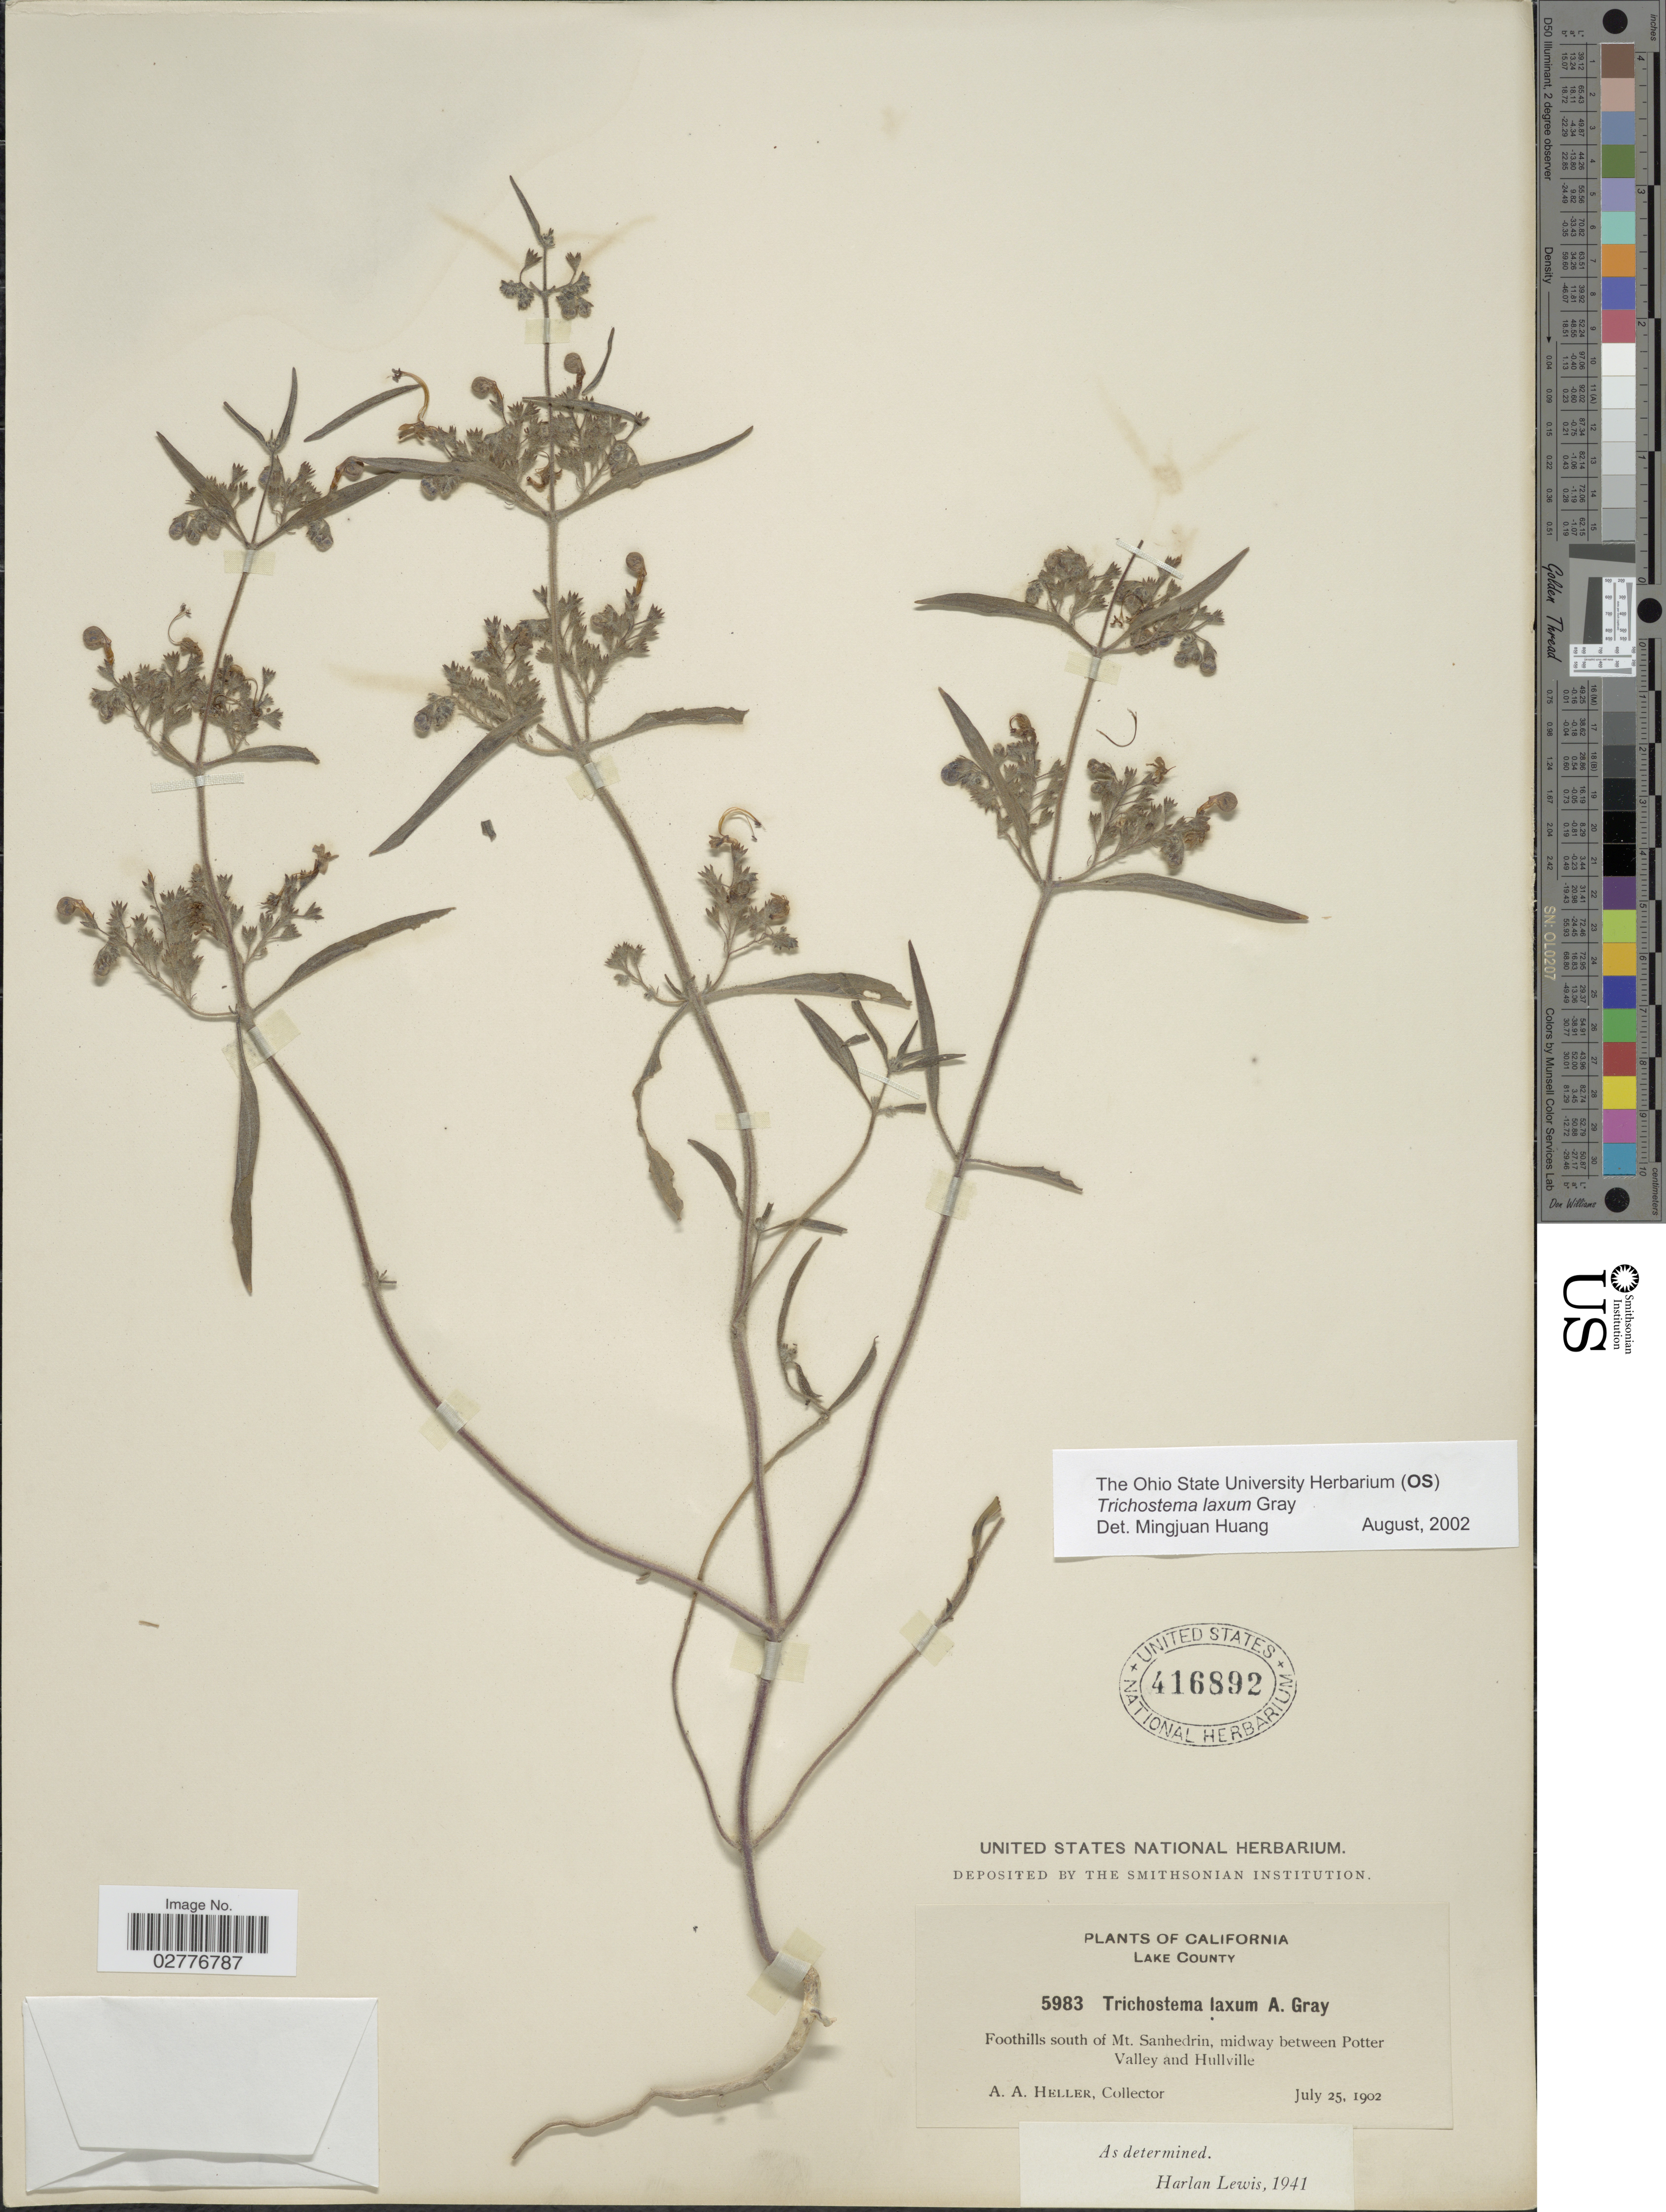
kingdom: Plantae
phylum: Tracheophyta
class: Magnoliopsida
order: Lamiales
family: Lamiaceae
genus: Trichostema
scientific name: Trichostema laxum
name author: A. Gray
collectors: A. A. Heller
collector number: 5983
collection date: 1902-07-25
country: United States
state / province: California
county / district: Lake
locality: Lake County. Foothills south of Mt. Sanhedrin, midway between Potter Valley and Hullville.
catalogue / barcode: US 416892